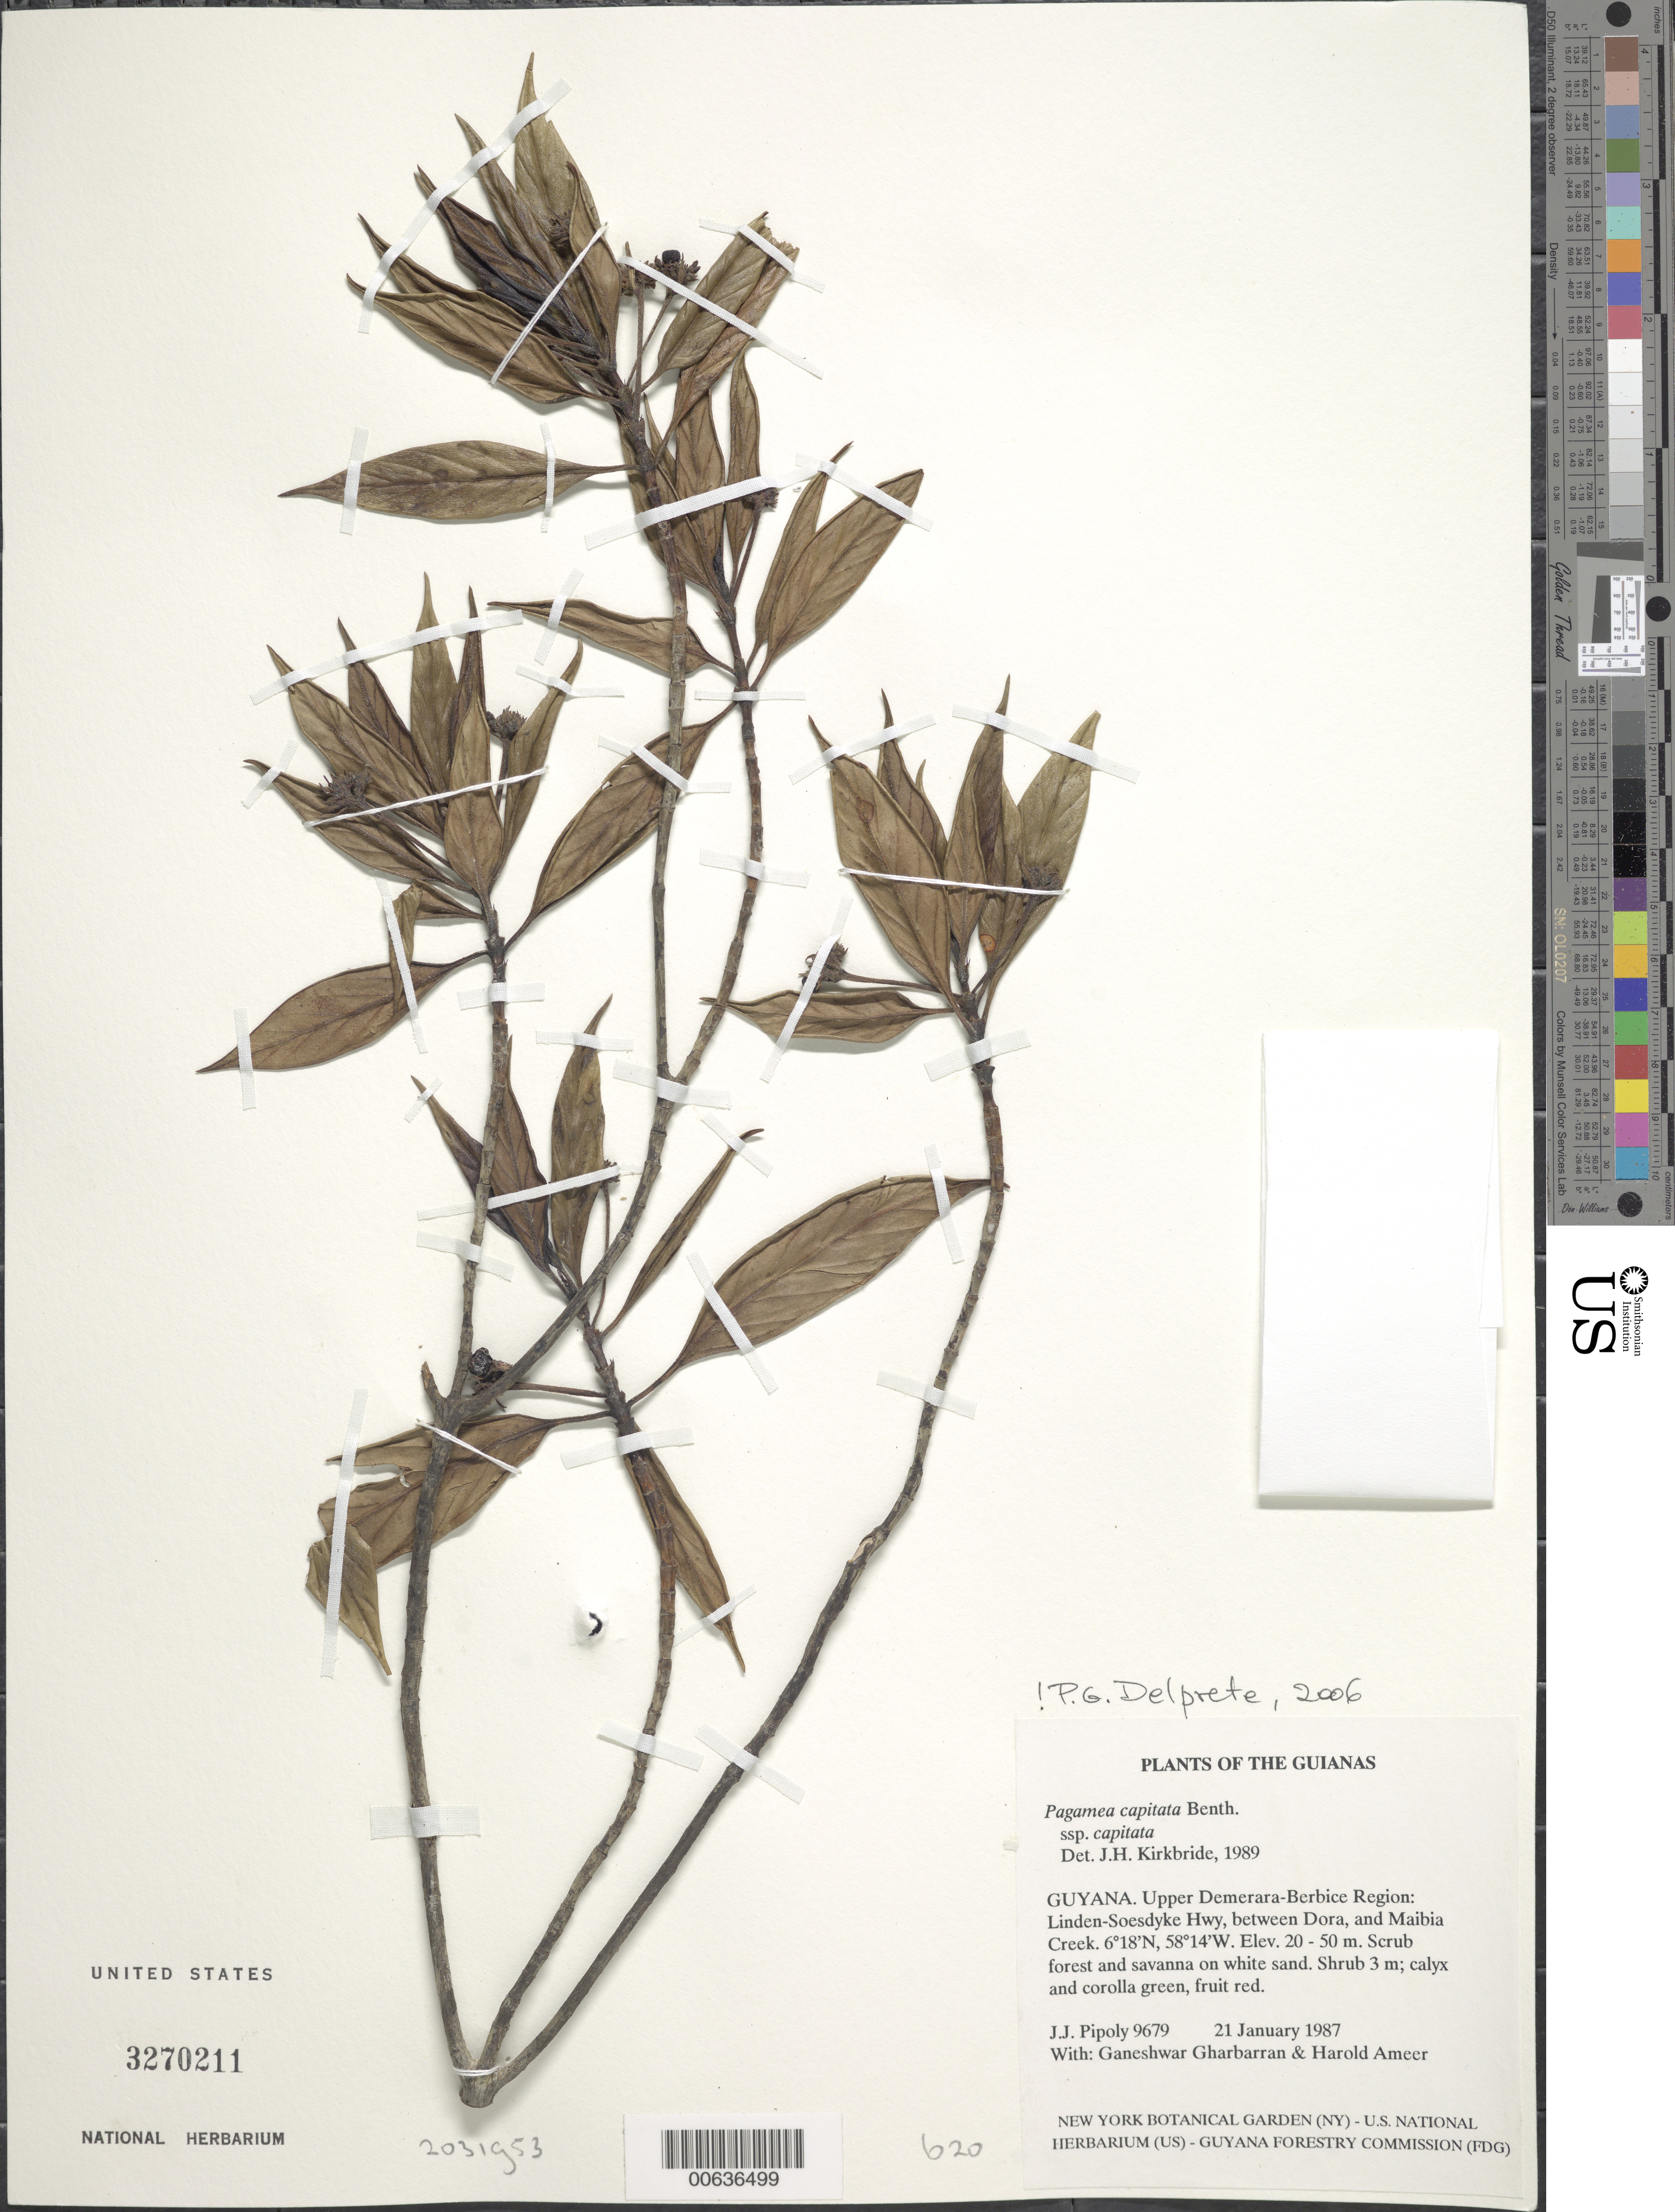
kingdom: Plantae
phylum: Tracheophyta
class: Magnoliopsida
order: Gentianales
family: Rubiaceae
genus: Pagamea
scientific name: Pagamea capitata subsp. capitata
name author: Benth.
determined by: Delprete, P. G., Herb. de Guyane Cay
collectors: J. J. Pipoly, G. Gharbarran & H. Ameer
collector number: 9679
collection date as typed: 21 January 1987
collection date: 1987-01-21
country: Guyana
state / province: U. Demerara-Berbice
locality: Linden-Soesdyke Hwy, between Dora and Maibia Creek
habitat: Scrub forest and savanna on white sand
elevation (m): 20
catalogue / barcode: US 3270211